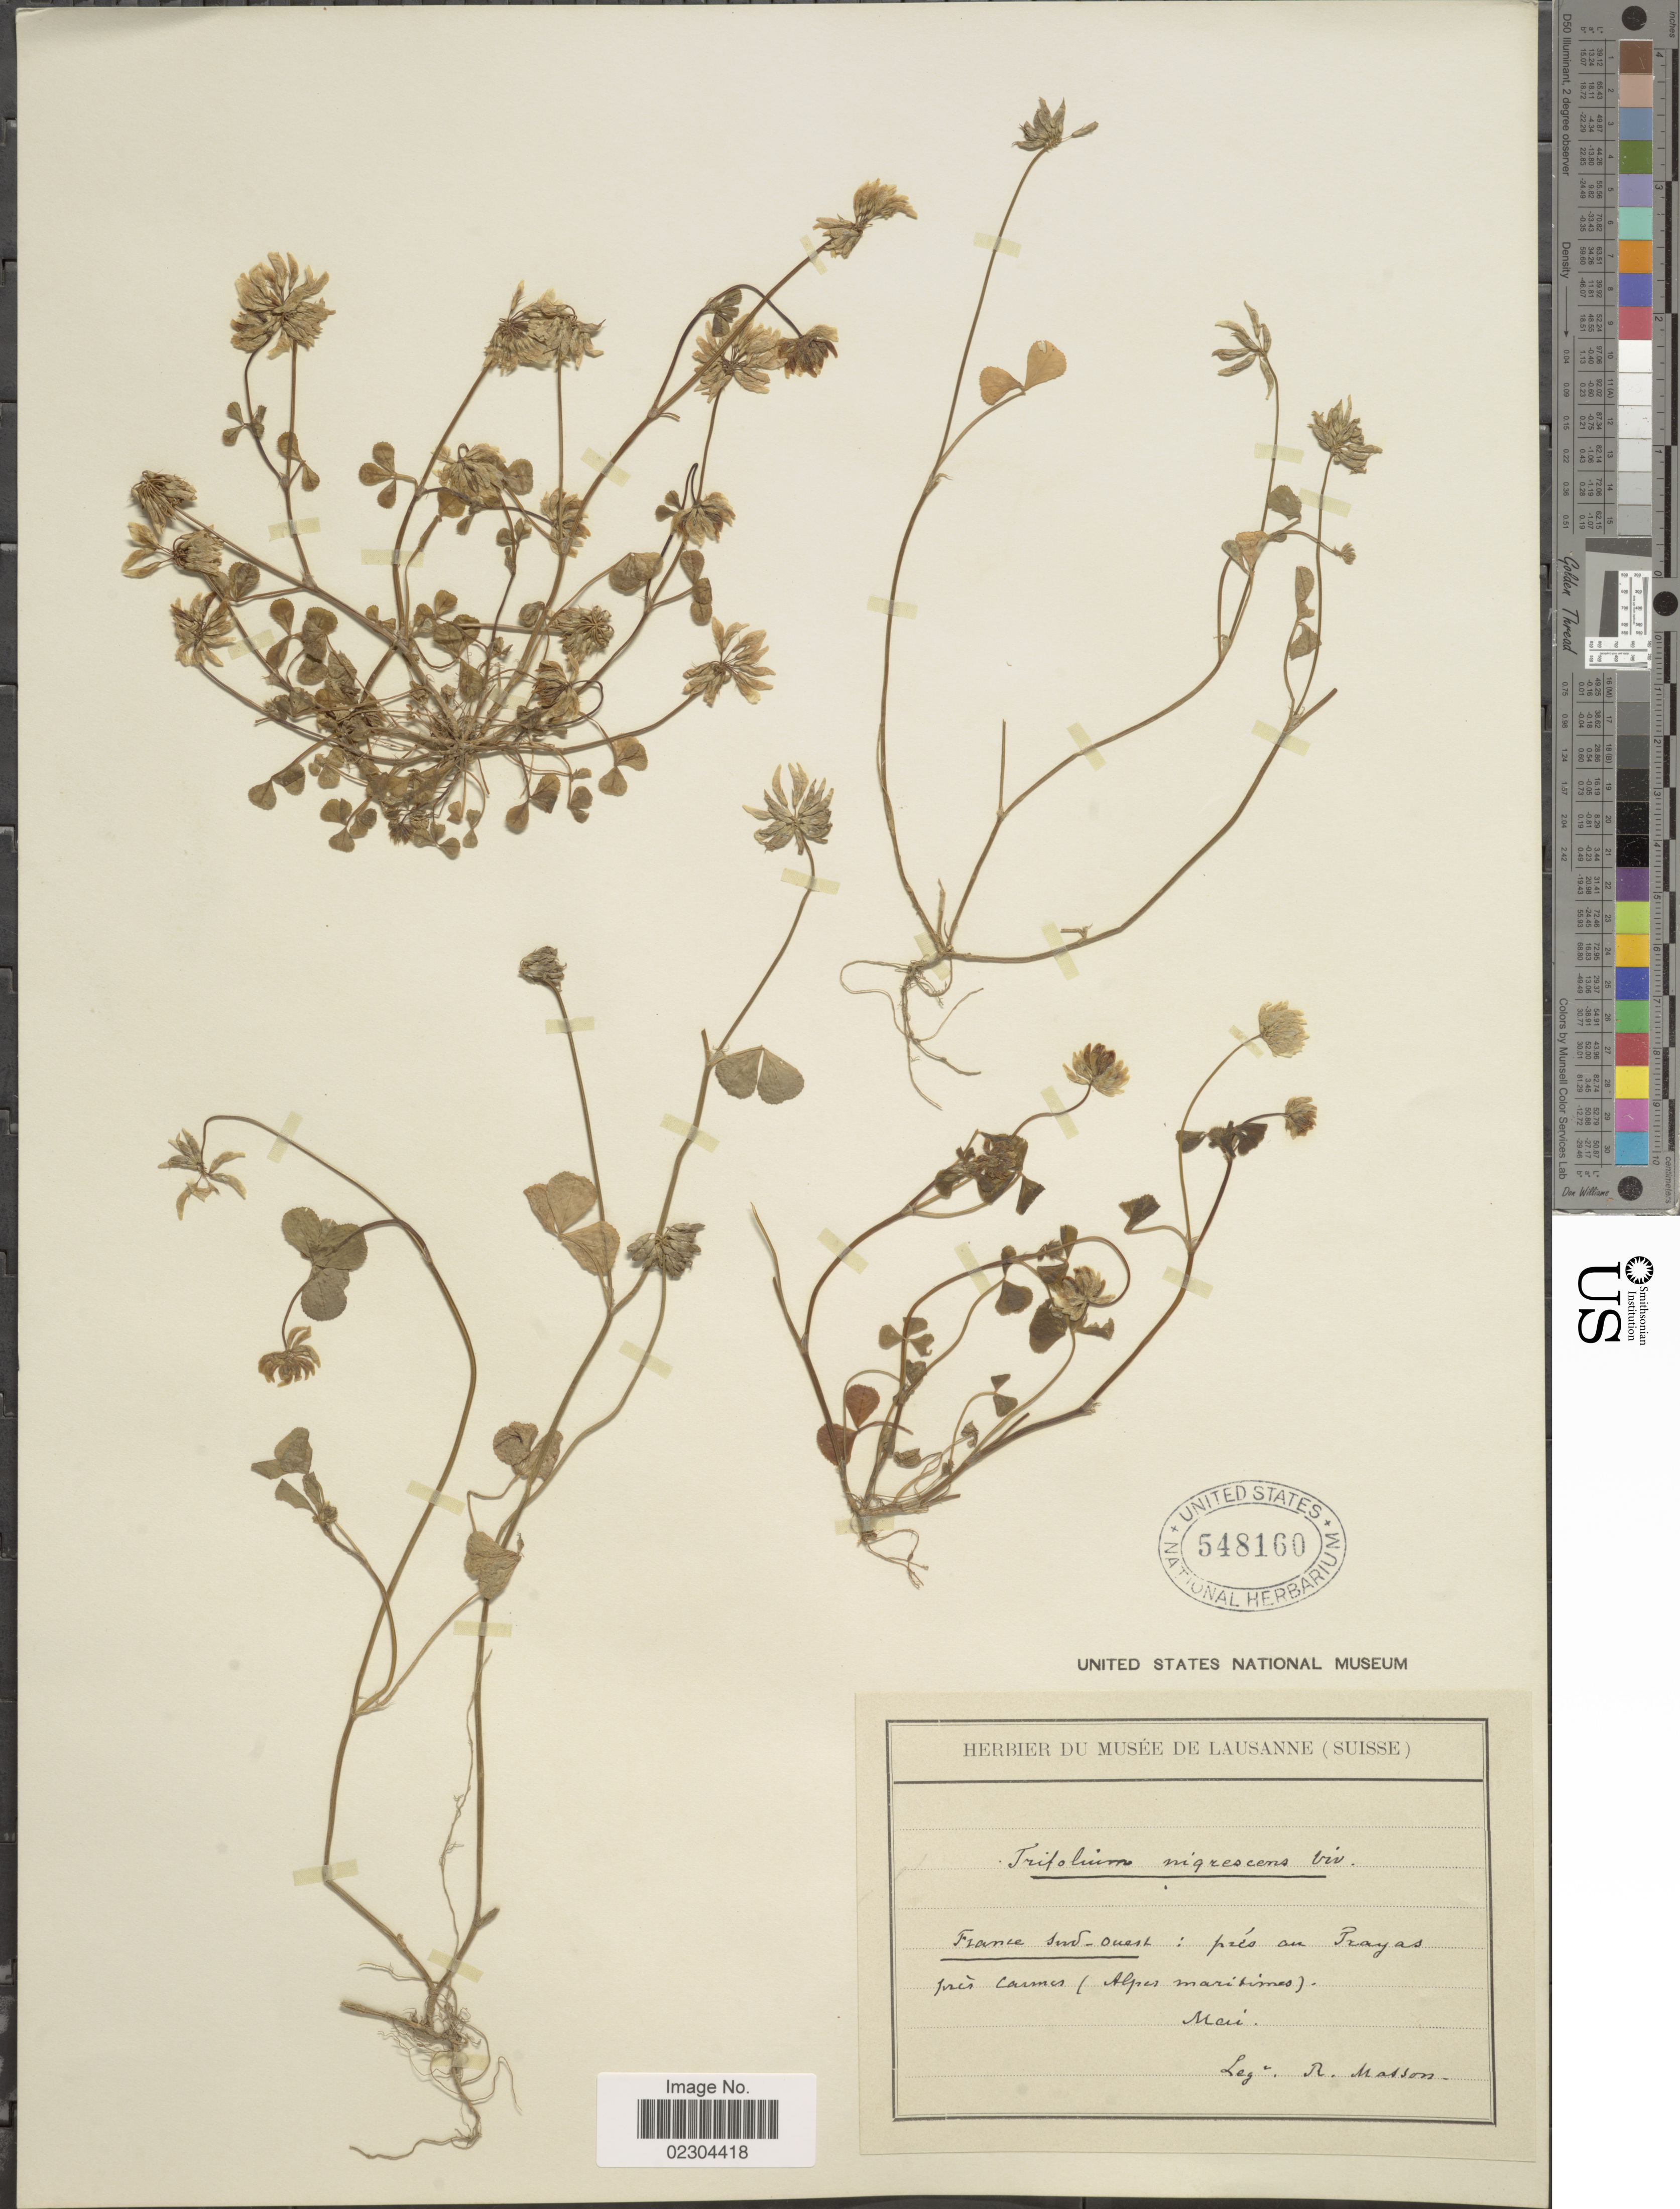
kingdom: Plantae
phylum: Tracheophyta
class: Magnoliopsida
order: Fabales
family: Fabaceae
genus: Trifolium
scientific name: Trifolium nigrescens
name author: Viv.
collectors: R. Masson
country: France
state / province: Provence-Alpes-Côte d'Azur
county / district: Alpes-Maritimes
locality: France Sud-Ouest: pres au Prayas pres Carnes (Alpes maritimes)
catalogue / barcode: US 548160